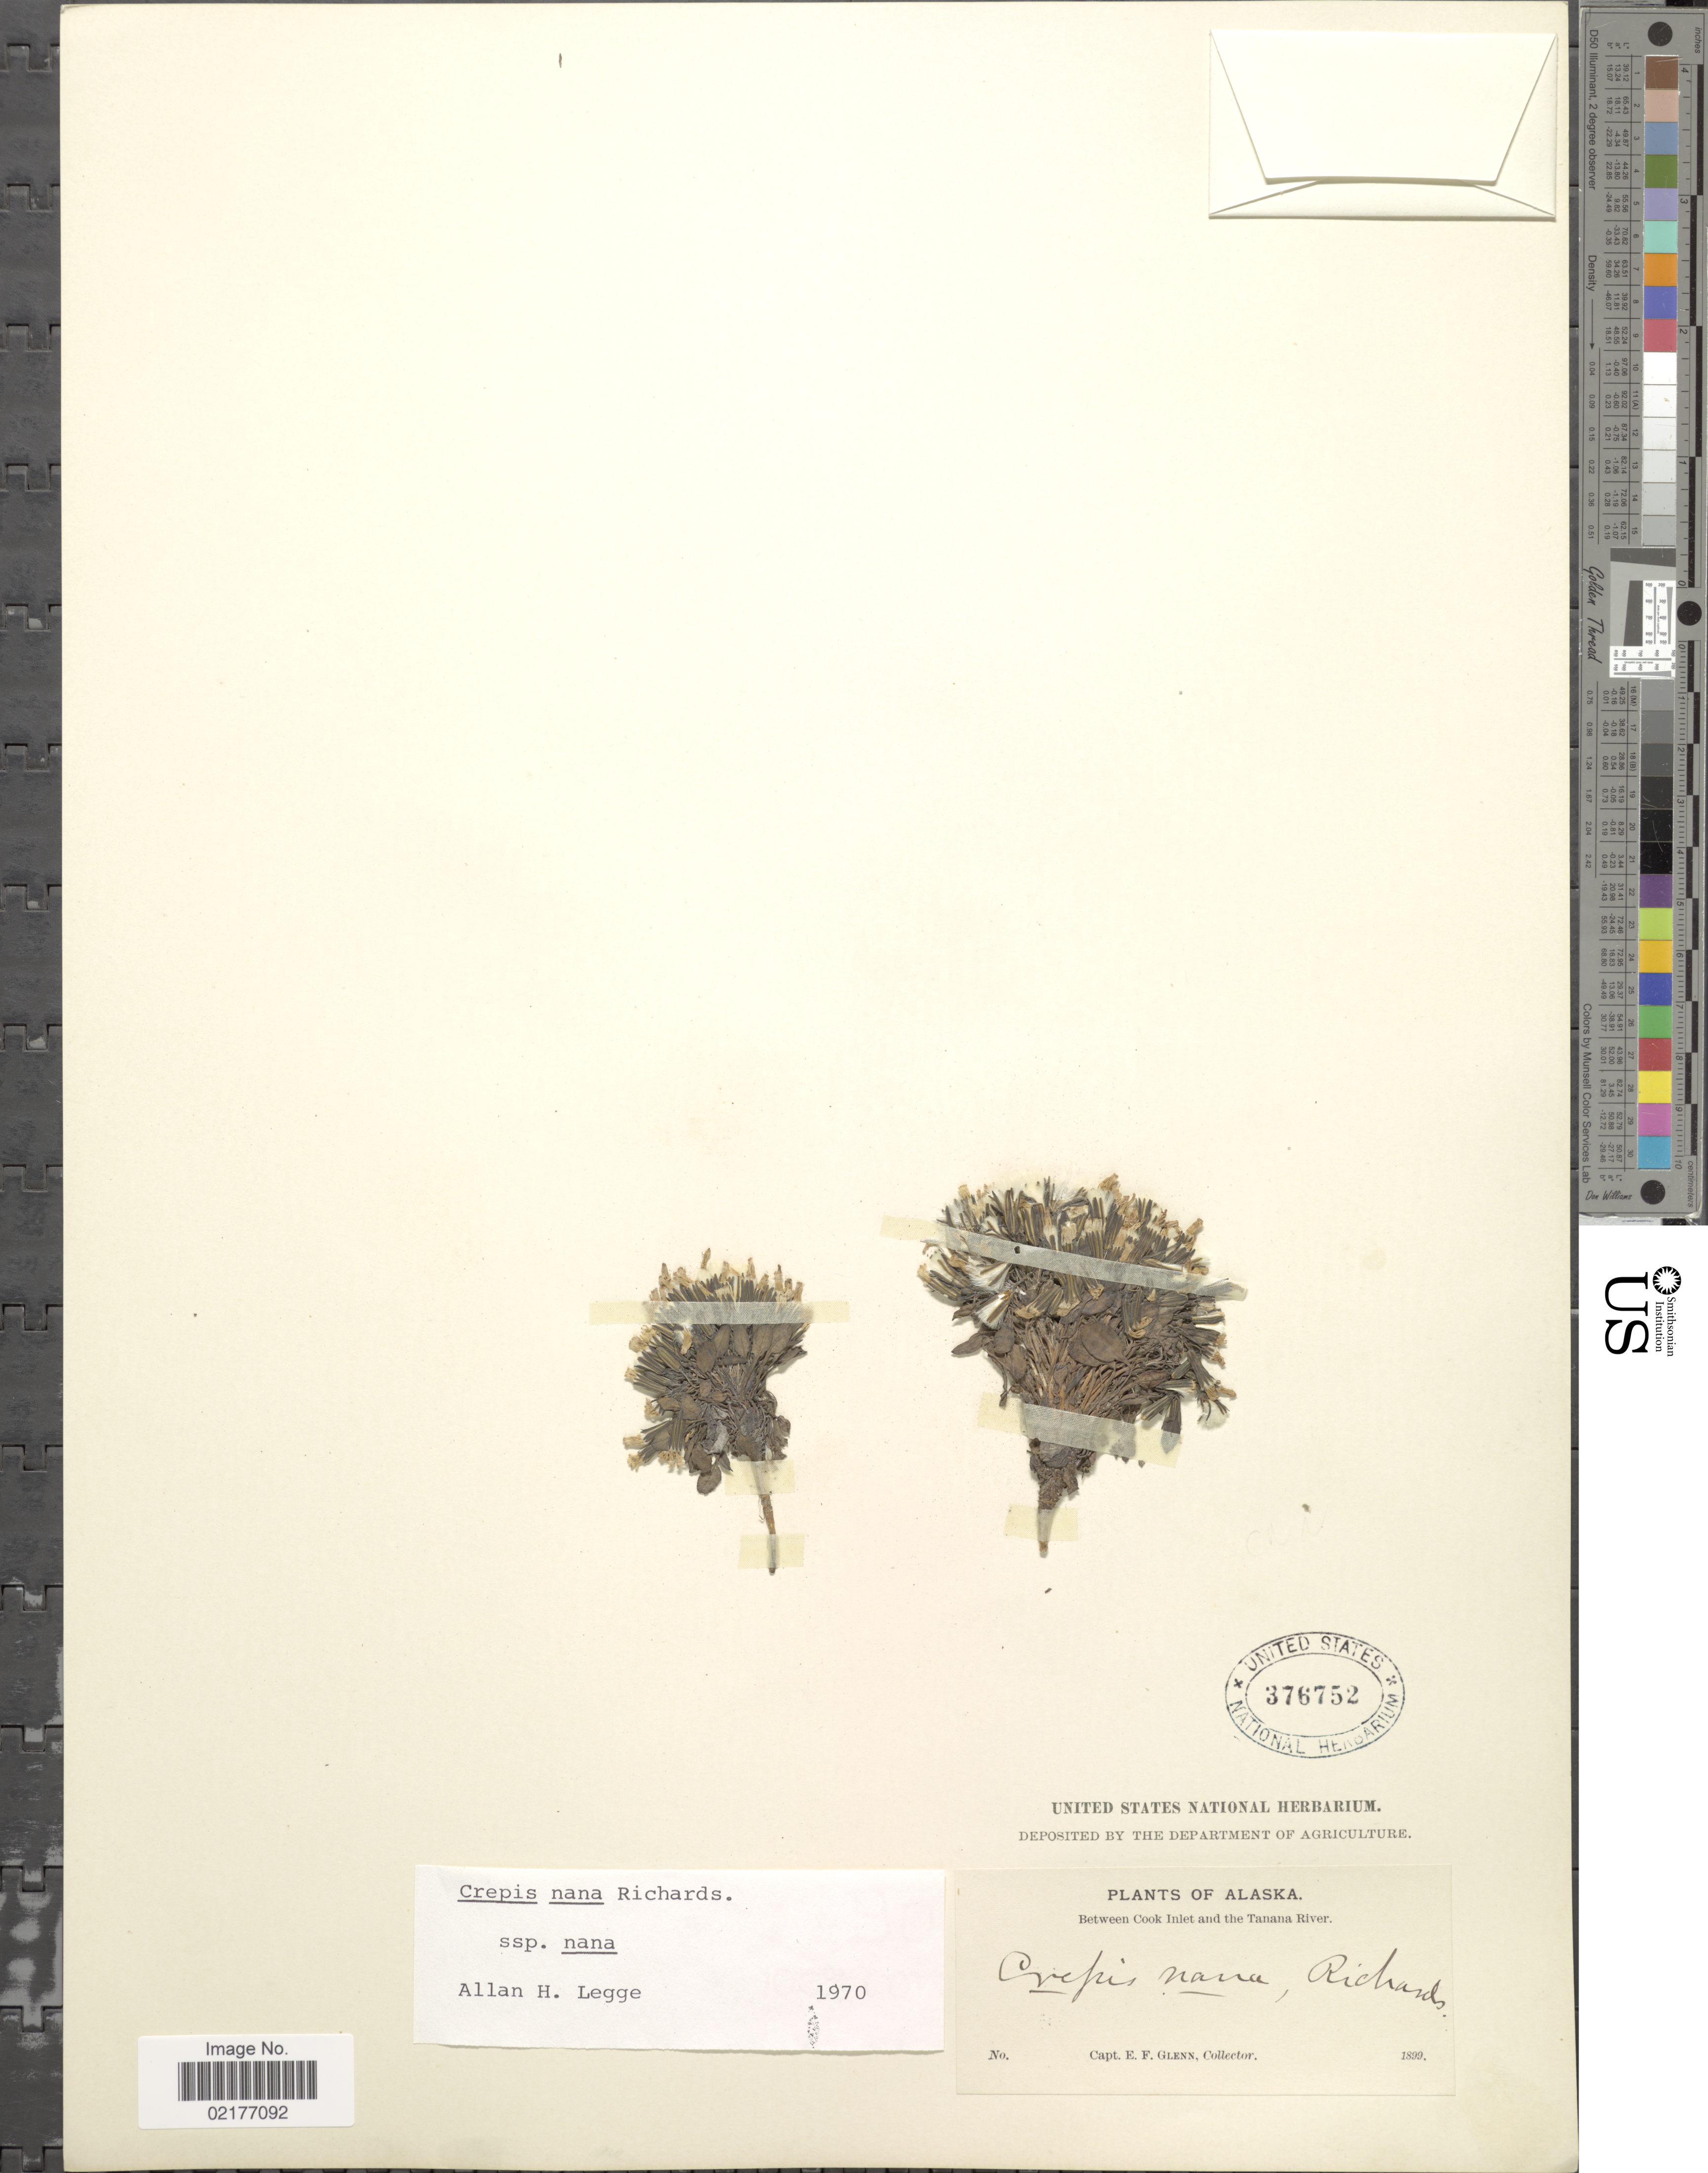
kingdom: Plantae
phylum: Tracheophyta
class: Magnoliopsida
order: Asterales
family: Asteraceae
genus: Askellia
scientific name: Askellia pygmaea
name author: (Ledeb.) Sennikov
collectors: E. Glenn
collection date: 1899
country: United States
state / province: Alaska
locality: Between Cook Inlet and the Tanana River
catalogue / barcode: US 376752